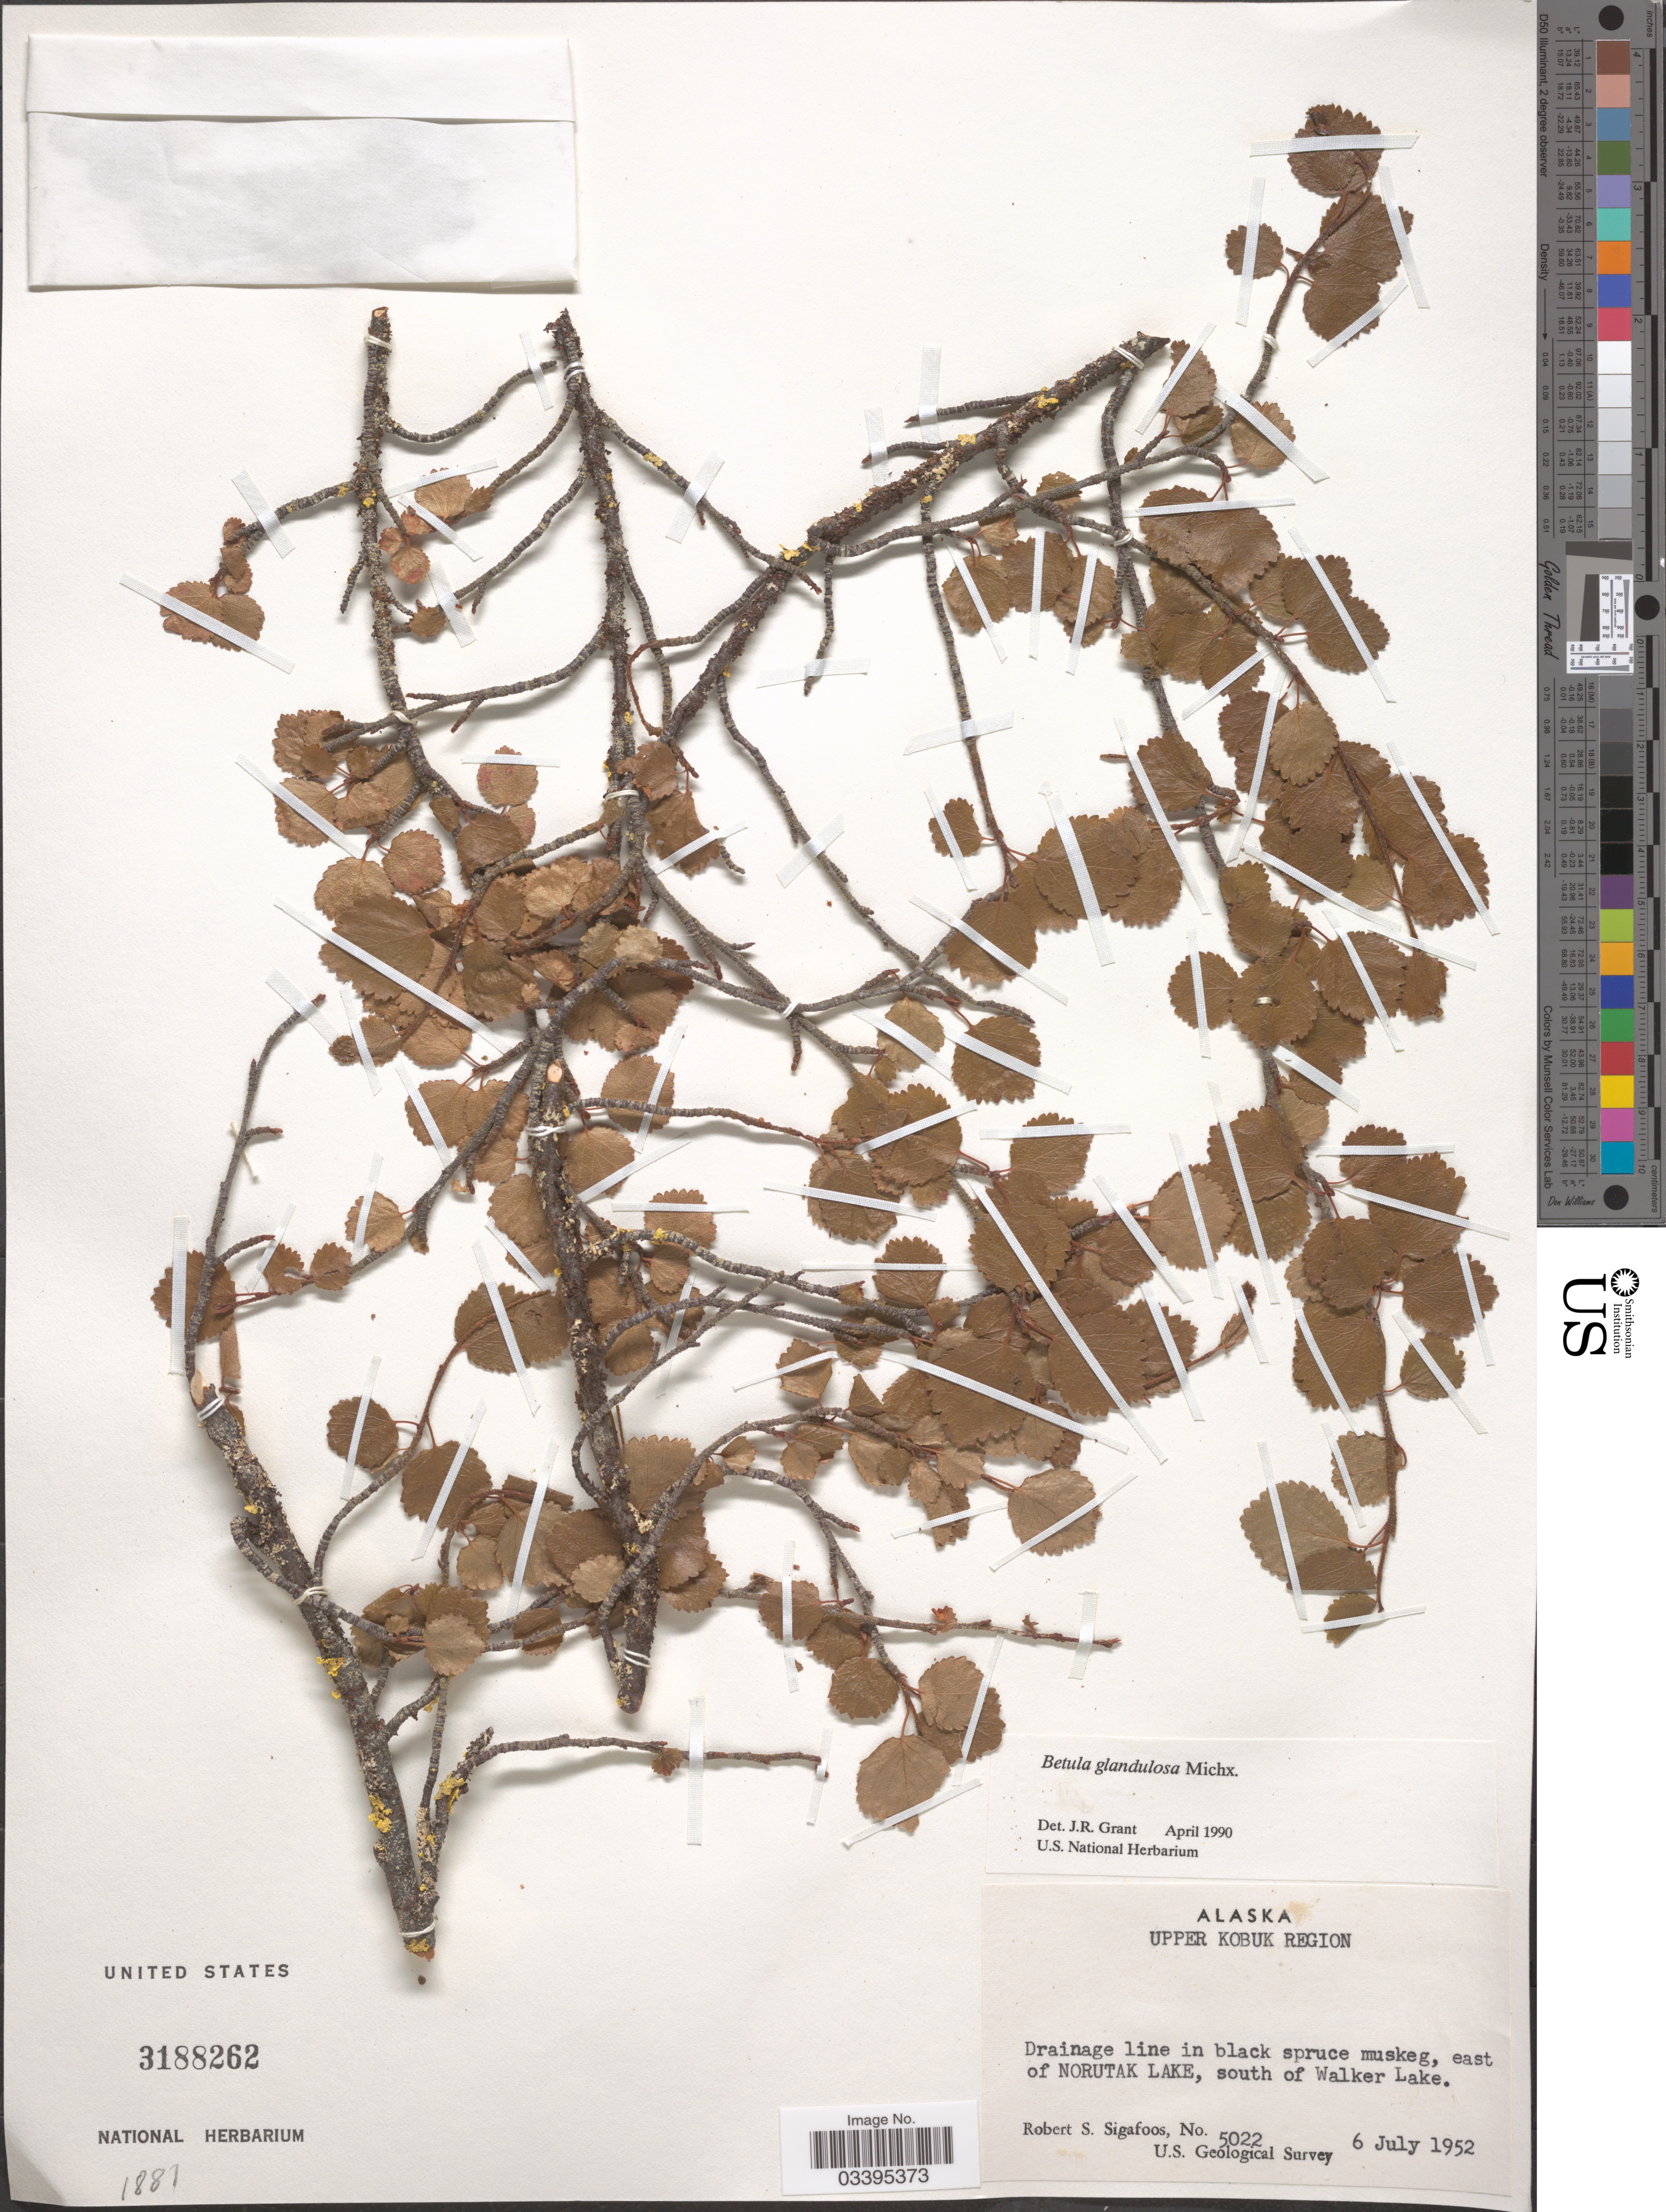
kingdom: Plantae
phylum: Tracheophyta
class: Magnoliopsida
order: Fagales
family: Betulaceae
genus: Betula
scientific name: Betula glandulosa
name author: Michx.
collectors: R. Sigafoos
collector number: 5022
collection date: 1952-07-06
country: United States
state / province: Alaska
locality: Upper Kobuk region. Drainage line in black spruce muskey, east of Norutak Lake, south of Walker Lake.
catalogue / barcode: US 3188262